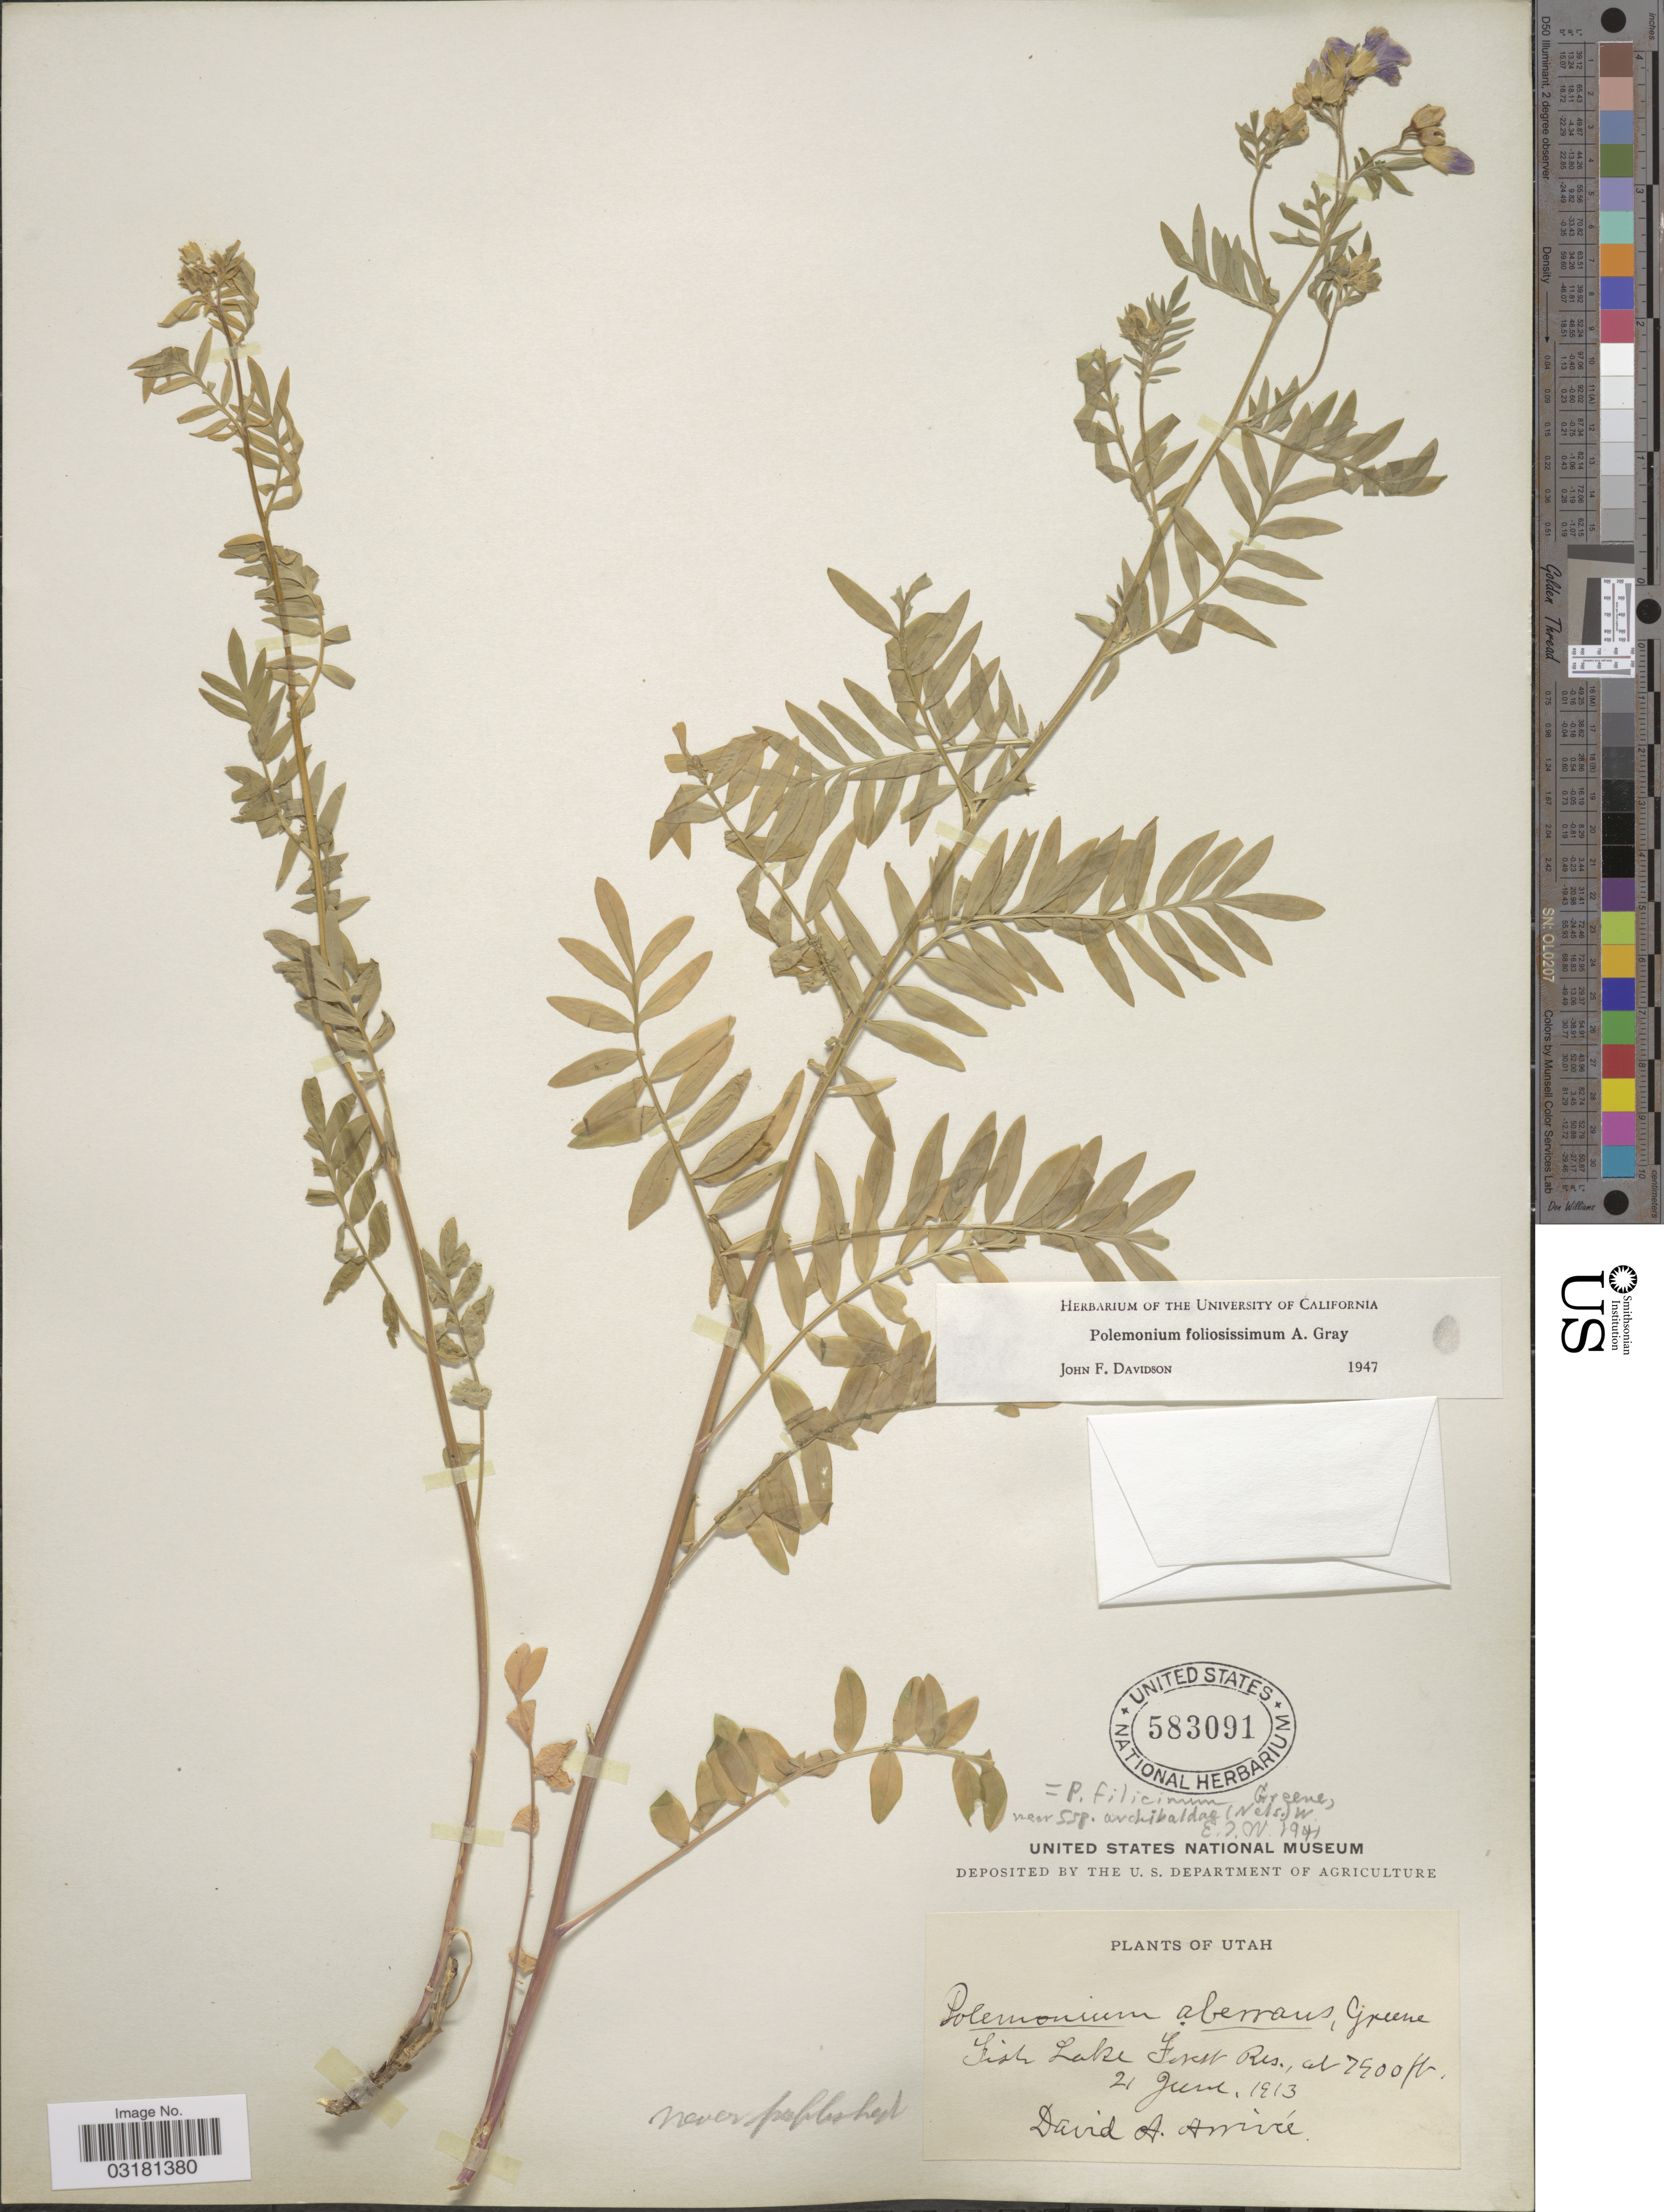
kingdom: Plantae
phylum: Tracheophyta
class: Magnoliopsida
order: Ericales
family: Polemoniaceae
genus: Polemonium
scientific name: Polemonium foliosissimum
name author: A. Gray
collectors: D. Arrivee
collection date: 1913-06-21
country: United States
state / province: Utah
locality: Fish Lake Forest Res.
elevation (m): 2408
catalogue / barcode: US 583091